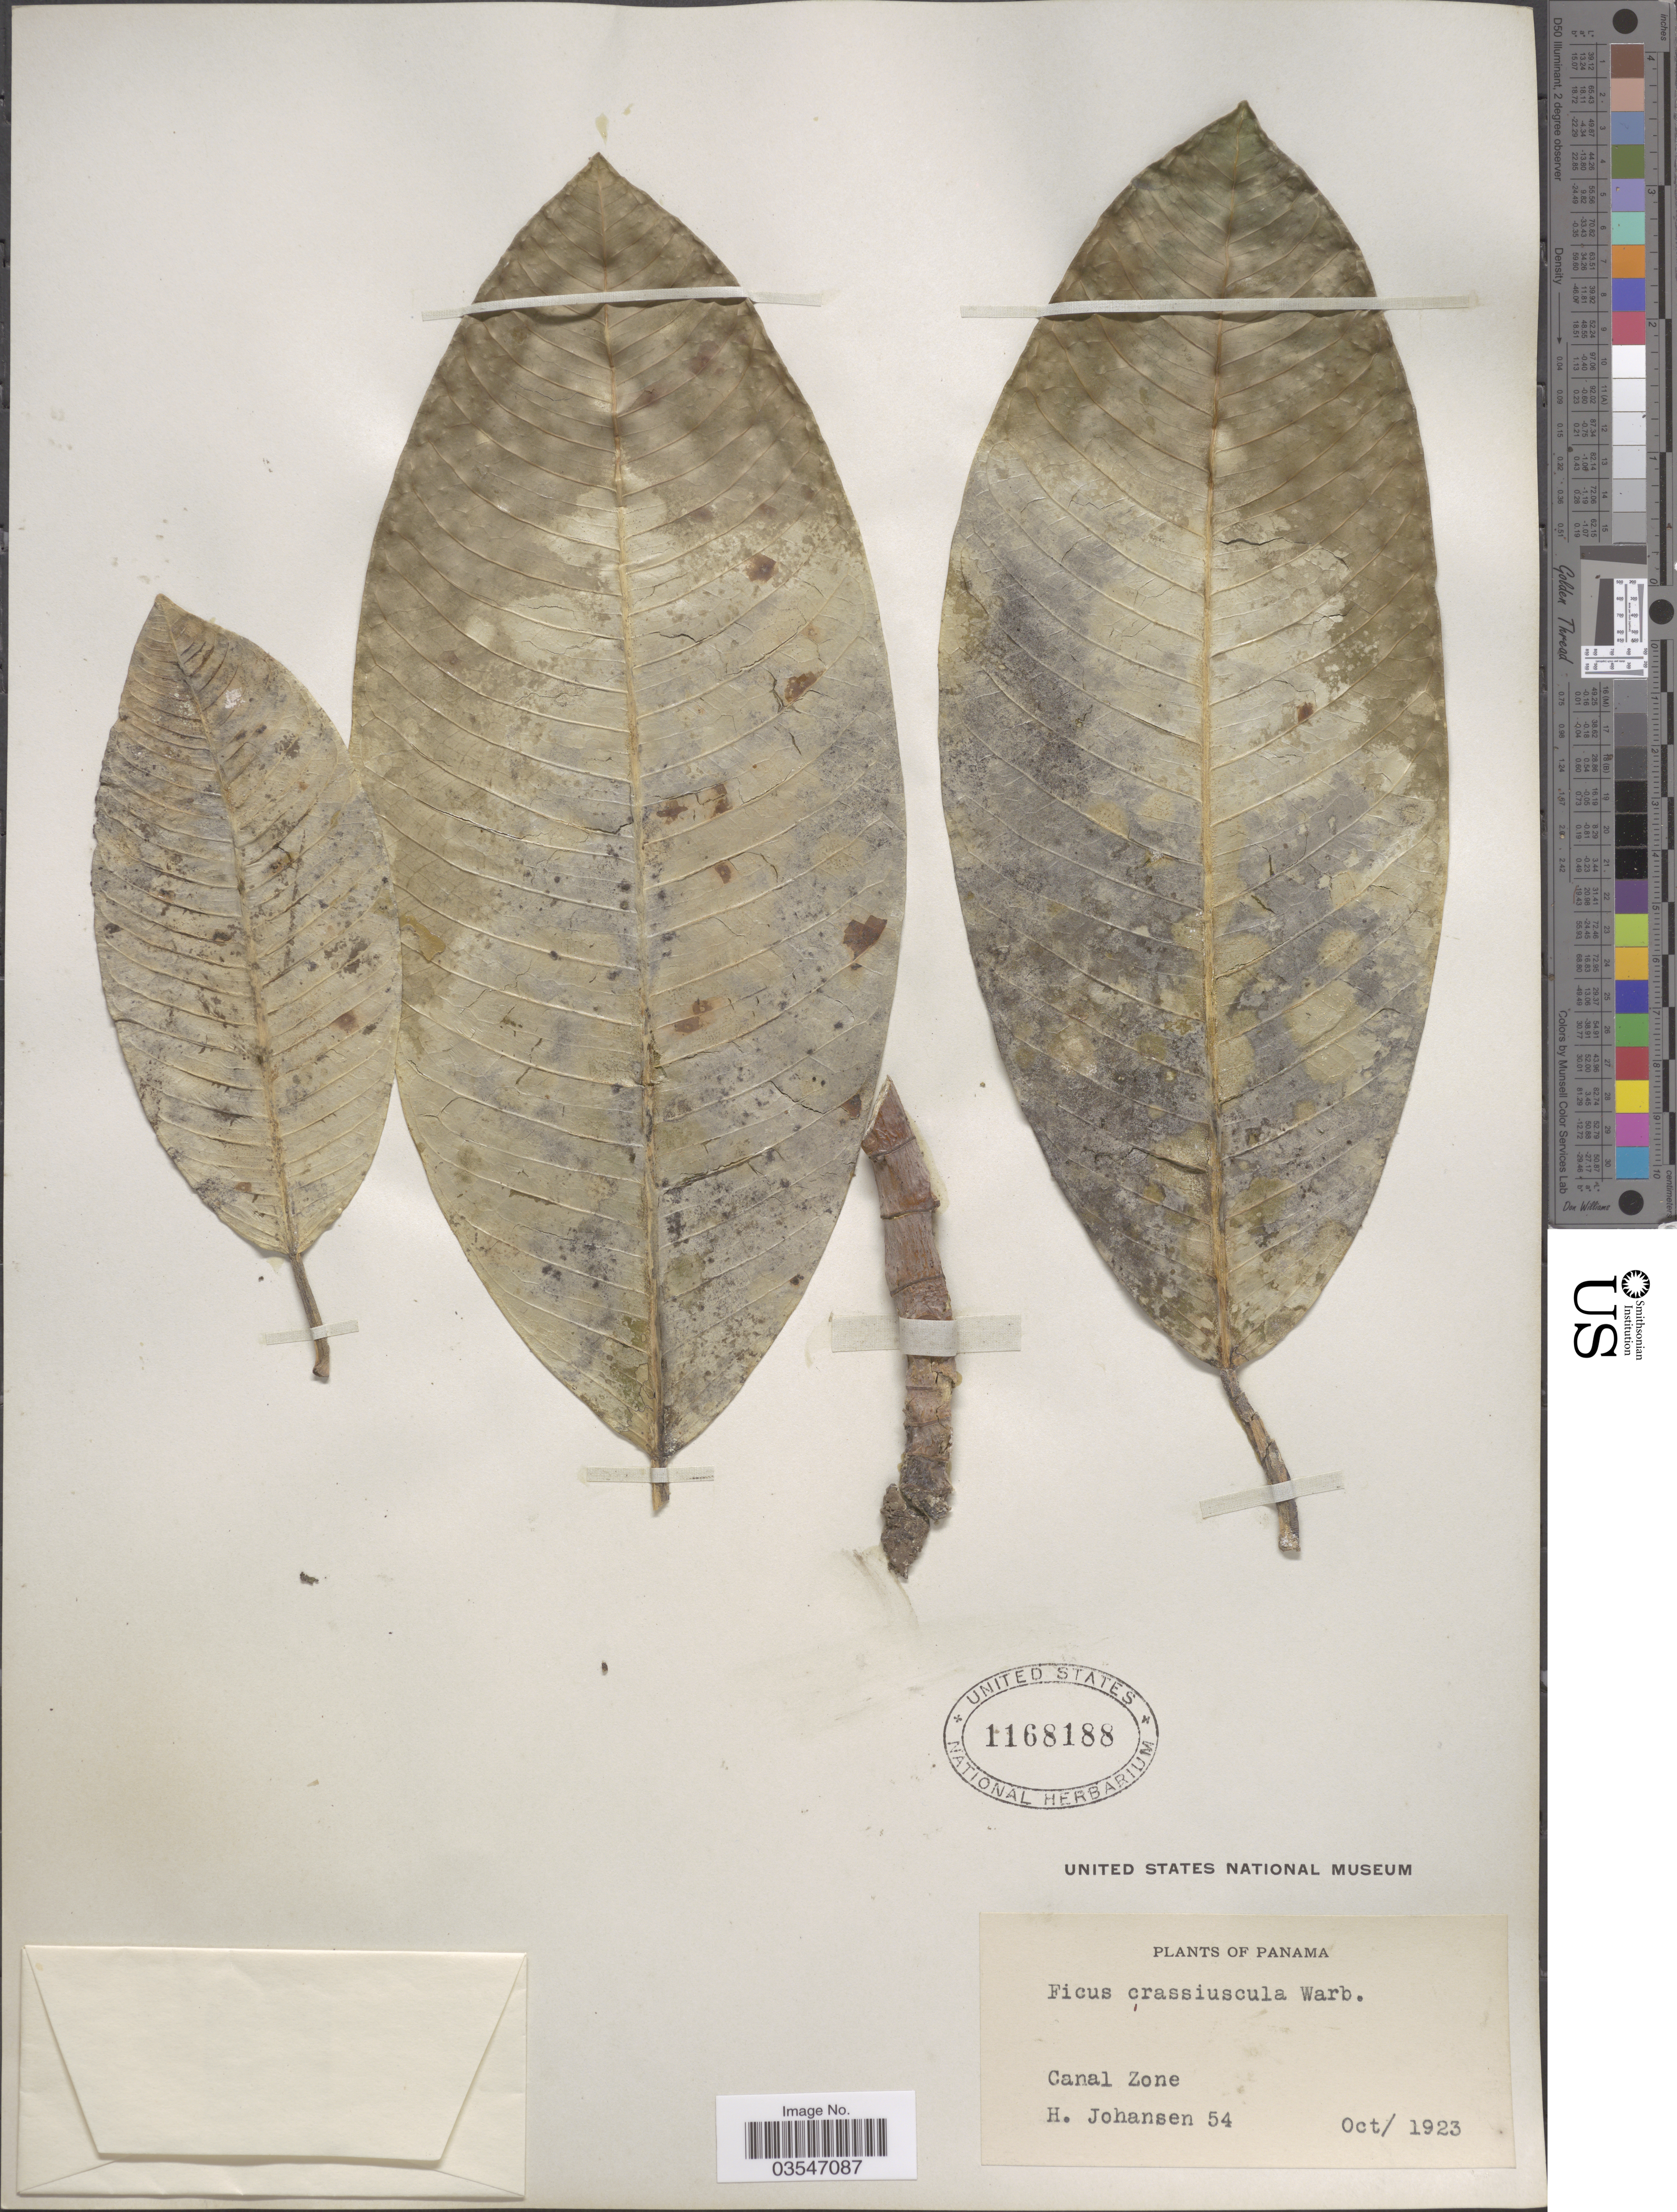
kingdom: Plantae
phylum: Tracheophyta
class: Magnoliopsida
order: Rosales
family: Moraceae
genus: Ficus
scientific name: Ficus crassiuscula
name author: Warb. ex Standl.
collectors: H. Johansen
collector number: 54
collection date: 1923-10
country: Panama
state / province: Colón / Panamá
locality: Canal Zone.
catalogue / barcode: US 1168188